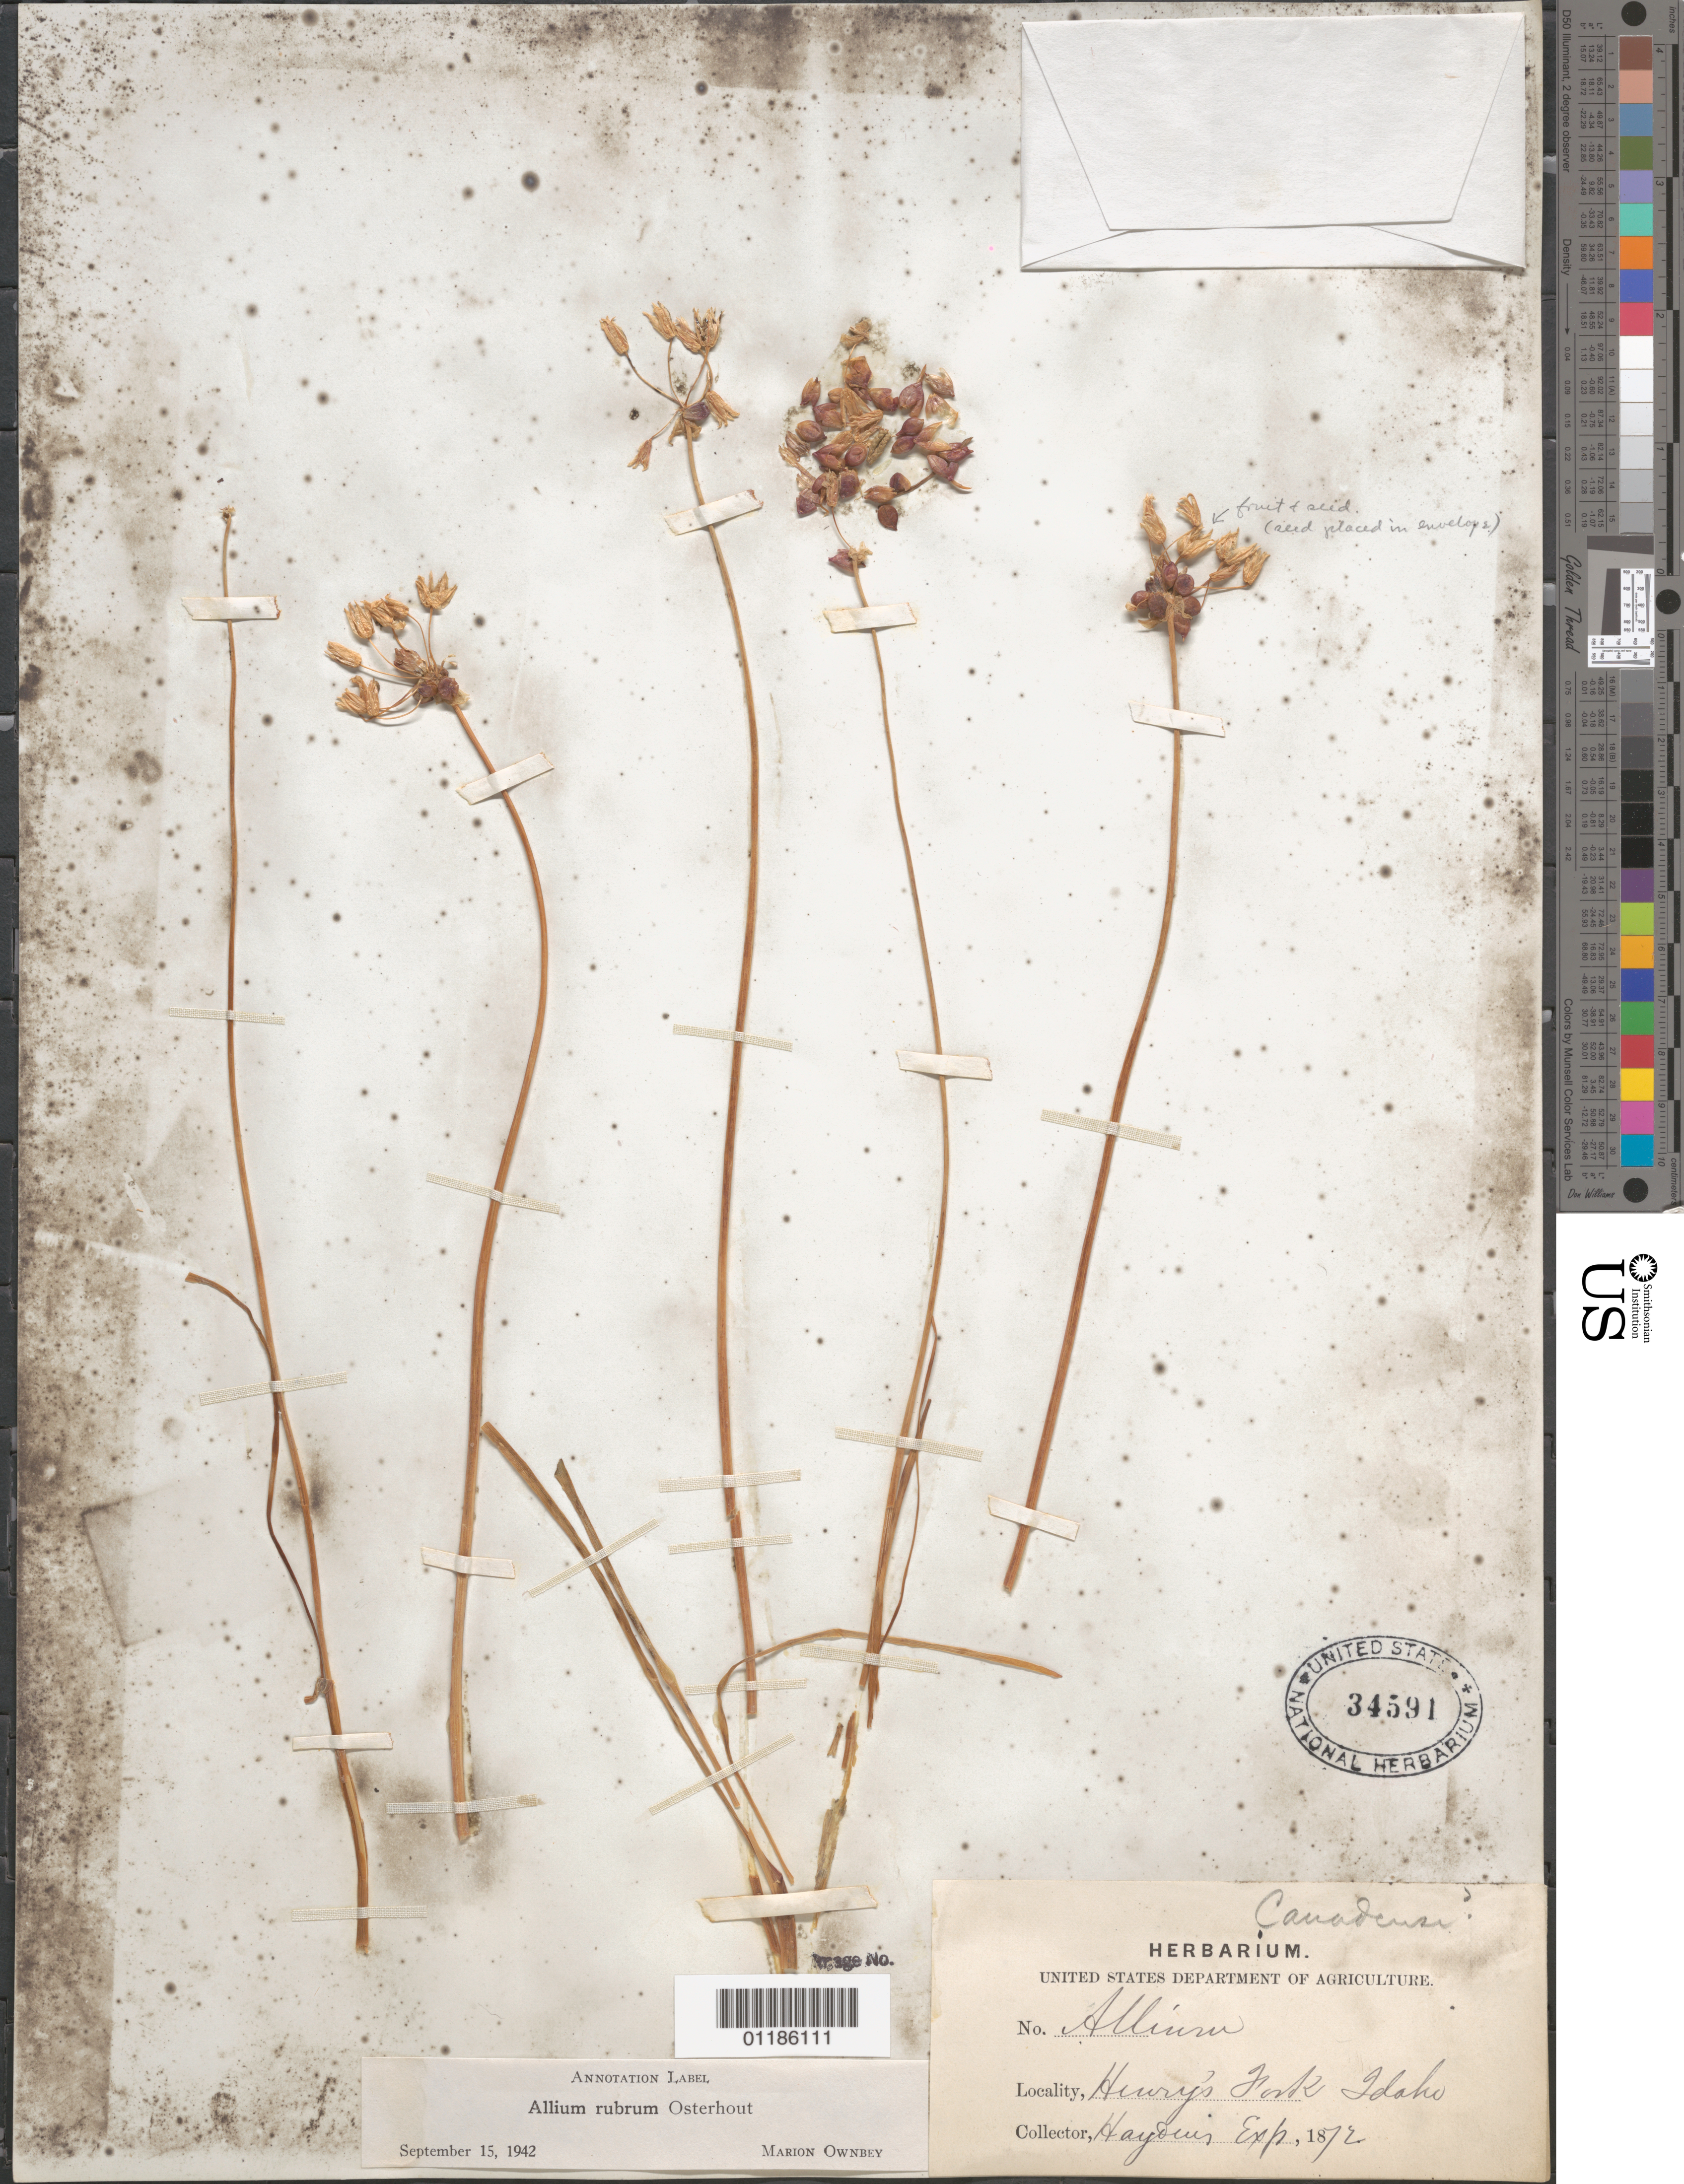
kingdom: Plantae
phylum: Tracheophyta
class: Liliopsida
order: Asparagales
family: Amaryllidaceae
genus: Allium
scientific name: Allium rubrum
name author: Osterh.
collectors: Hayden's Exped.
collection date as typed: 1872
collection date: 1872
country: United States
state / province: Idaho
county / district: Madison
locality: Henry's Fork.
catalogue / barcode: US 34591